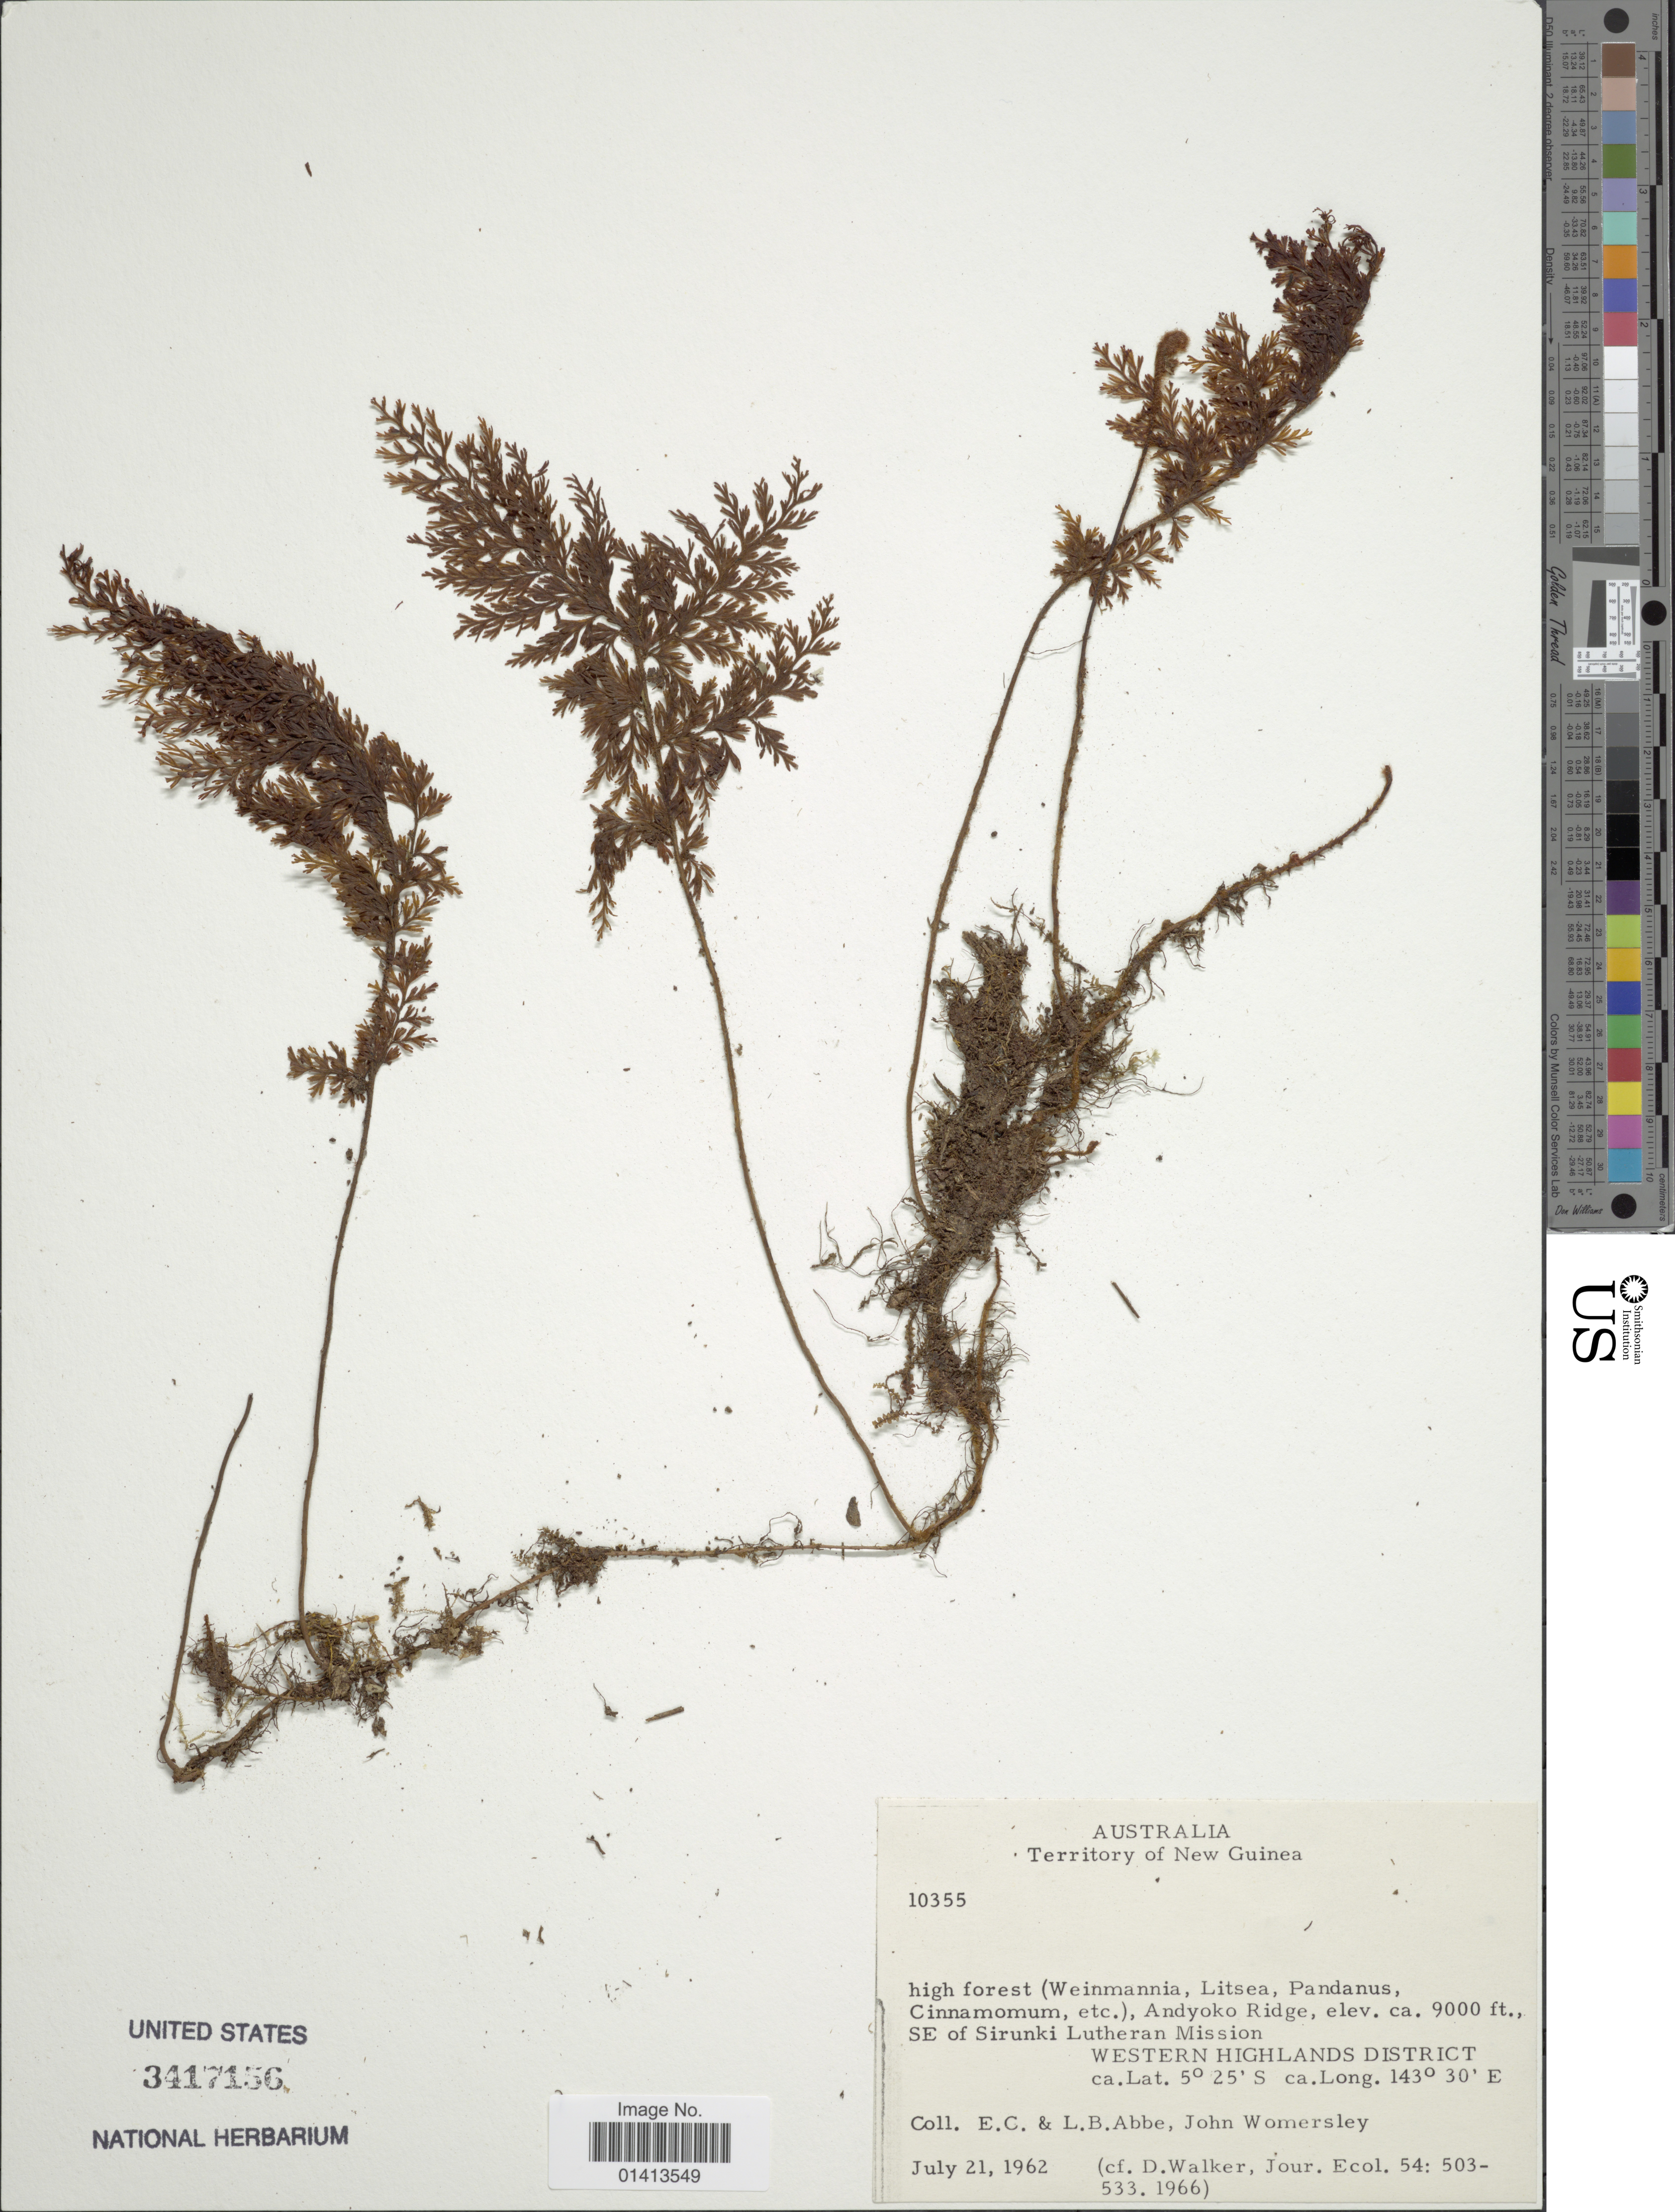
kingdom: Plantae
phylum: Tracheophyta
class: Polypodiopsida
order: Hymenophyllales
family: Hymenophyllaceae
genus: Crepidomanes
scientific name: Crepidomanes sp.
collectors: E. C. Abbe, L. B. Abbe & J. S. Womersley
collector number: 10355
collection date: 1962-07-21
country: Papua New Guinea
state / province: Western Highlands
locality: Australia, Territory of New Guinea, Andyoko Ridge,SE of Sirunki Lutheran Missio Western Highlands District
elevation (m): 2743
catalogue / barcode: US 3417156